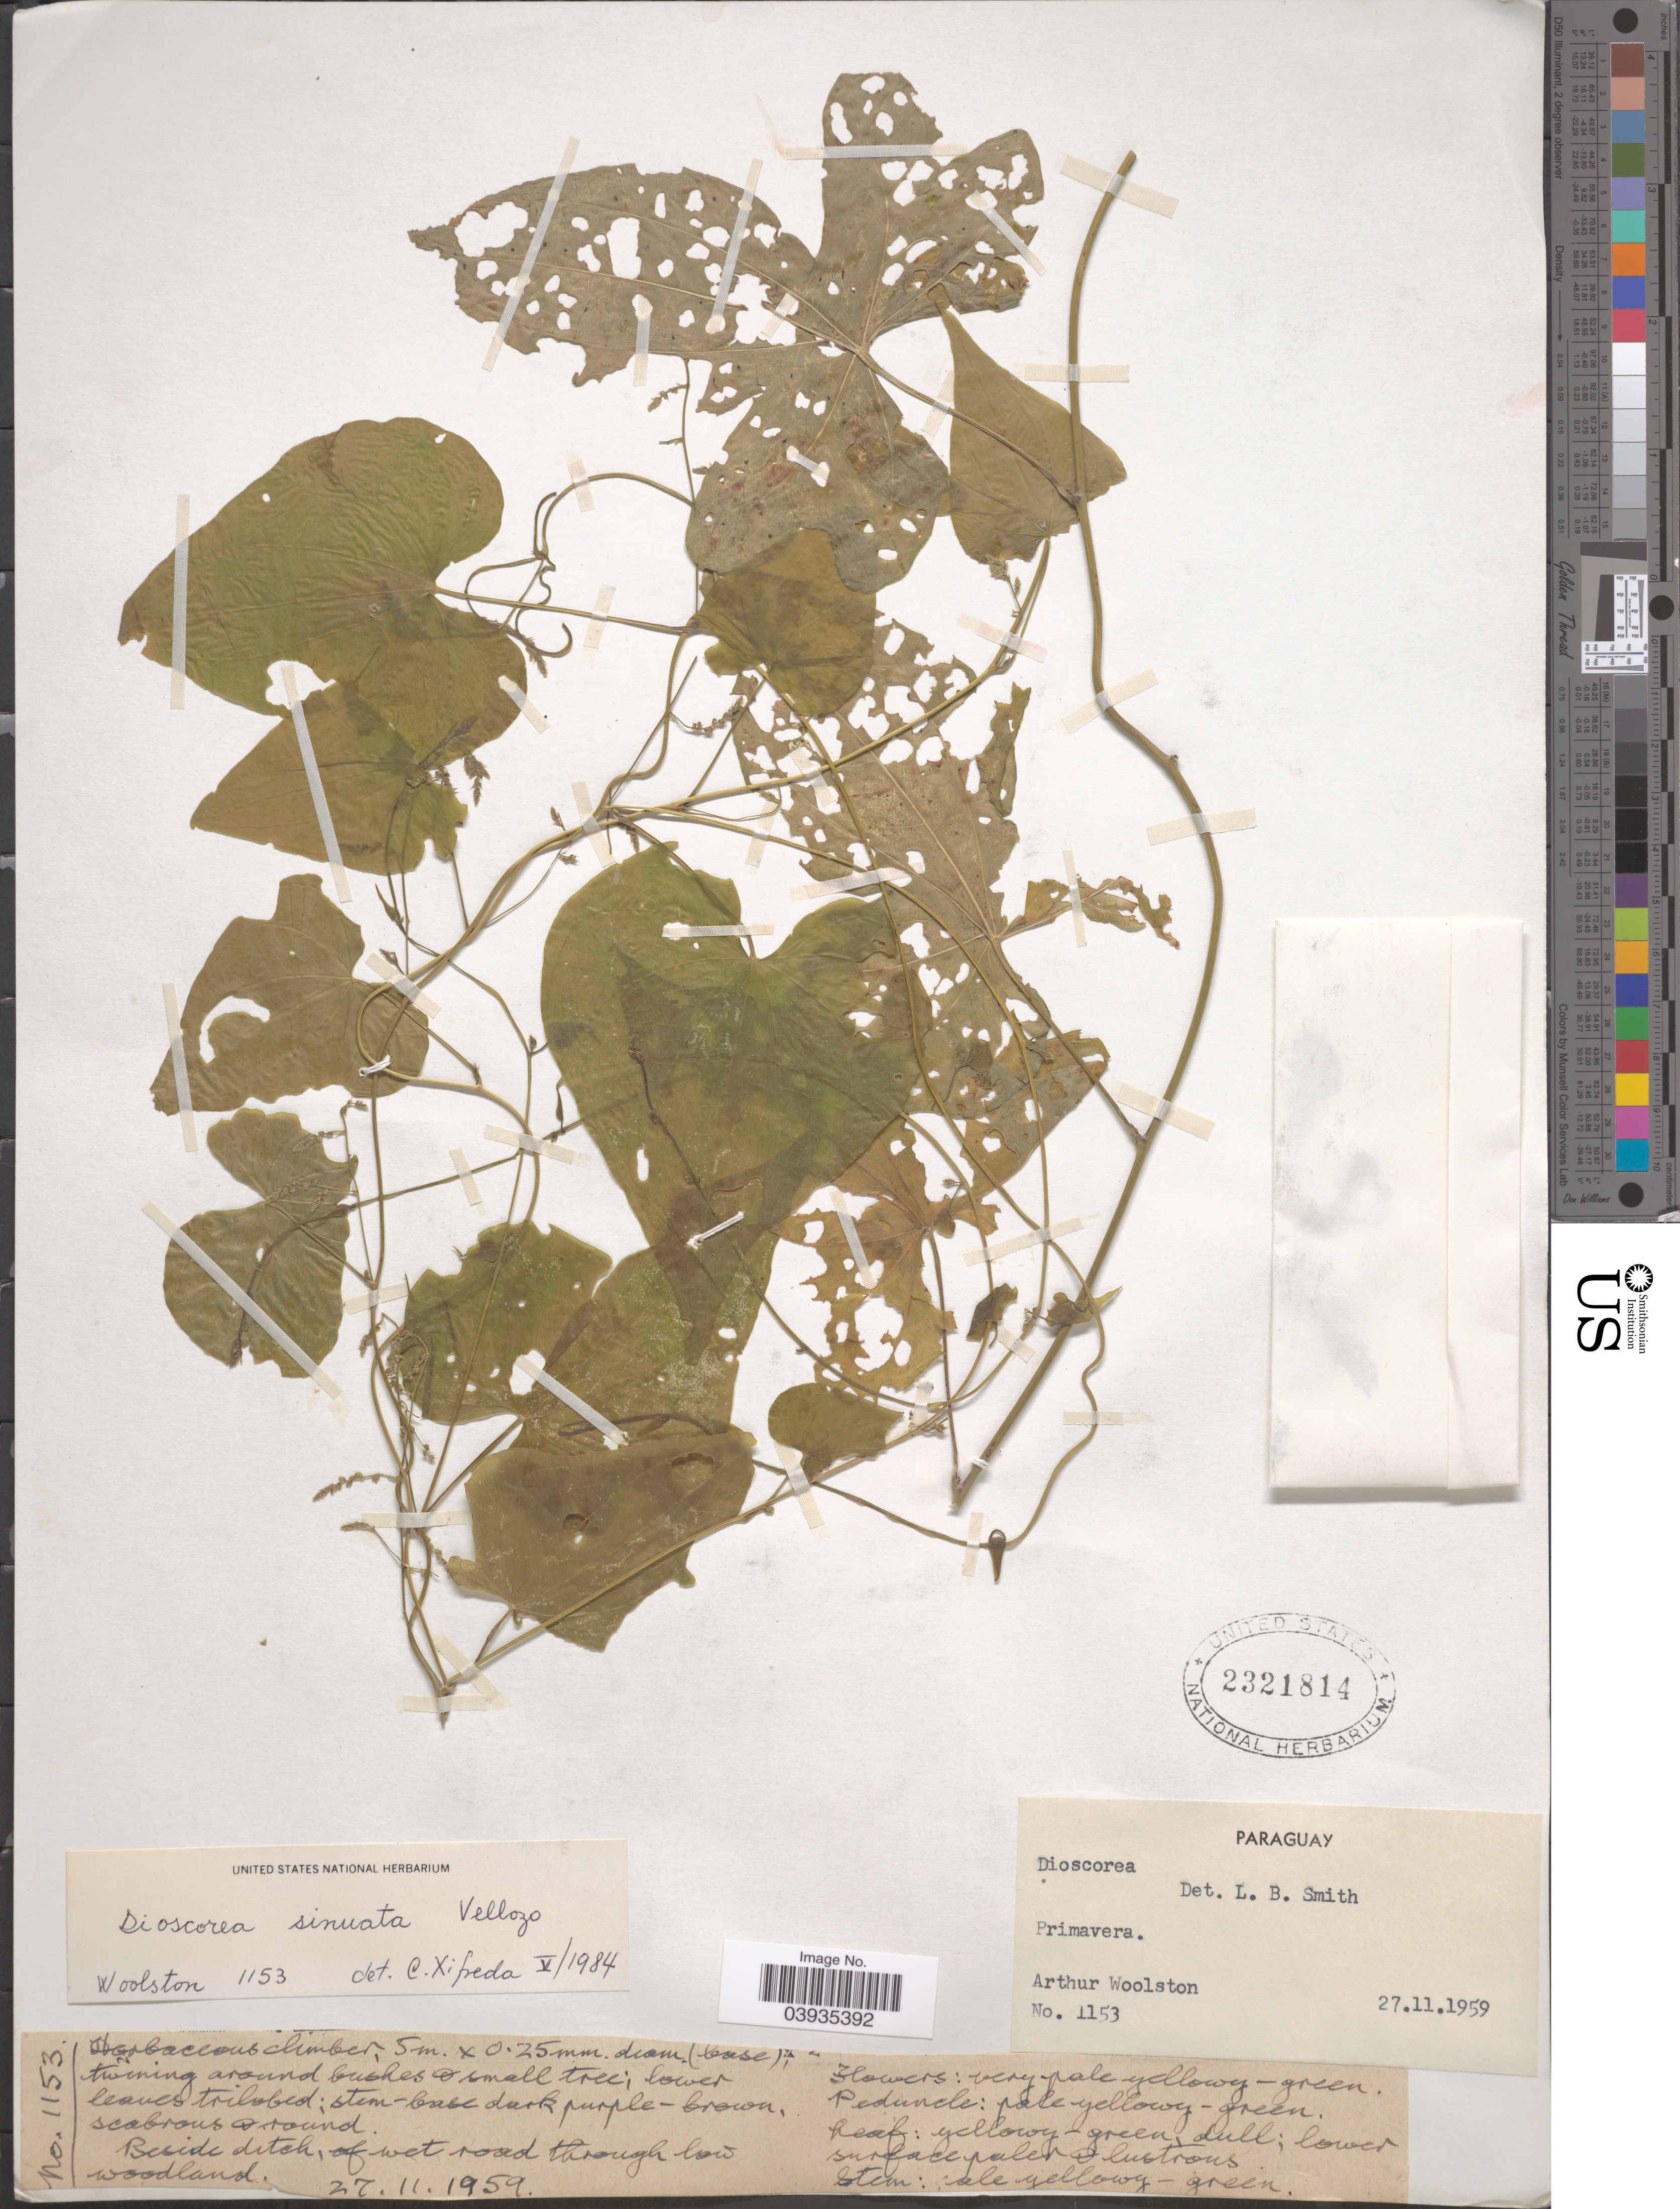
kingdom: Plantae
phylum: Tracheophyta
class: Liliopsida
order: Dioscoreales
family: Dioscoreaceae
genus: Dioscorea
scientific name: Dioscorea sinuata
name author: Vell.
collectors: A. L. Woolston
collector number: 1153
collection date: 1959-11-27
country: Paraguay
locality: Primavera. Beside ditch, of wet road through low woodland.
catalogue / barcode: US 2321814